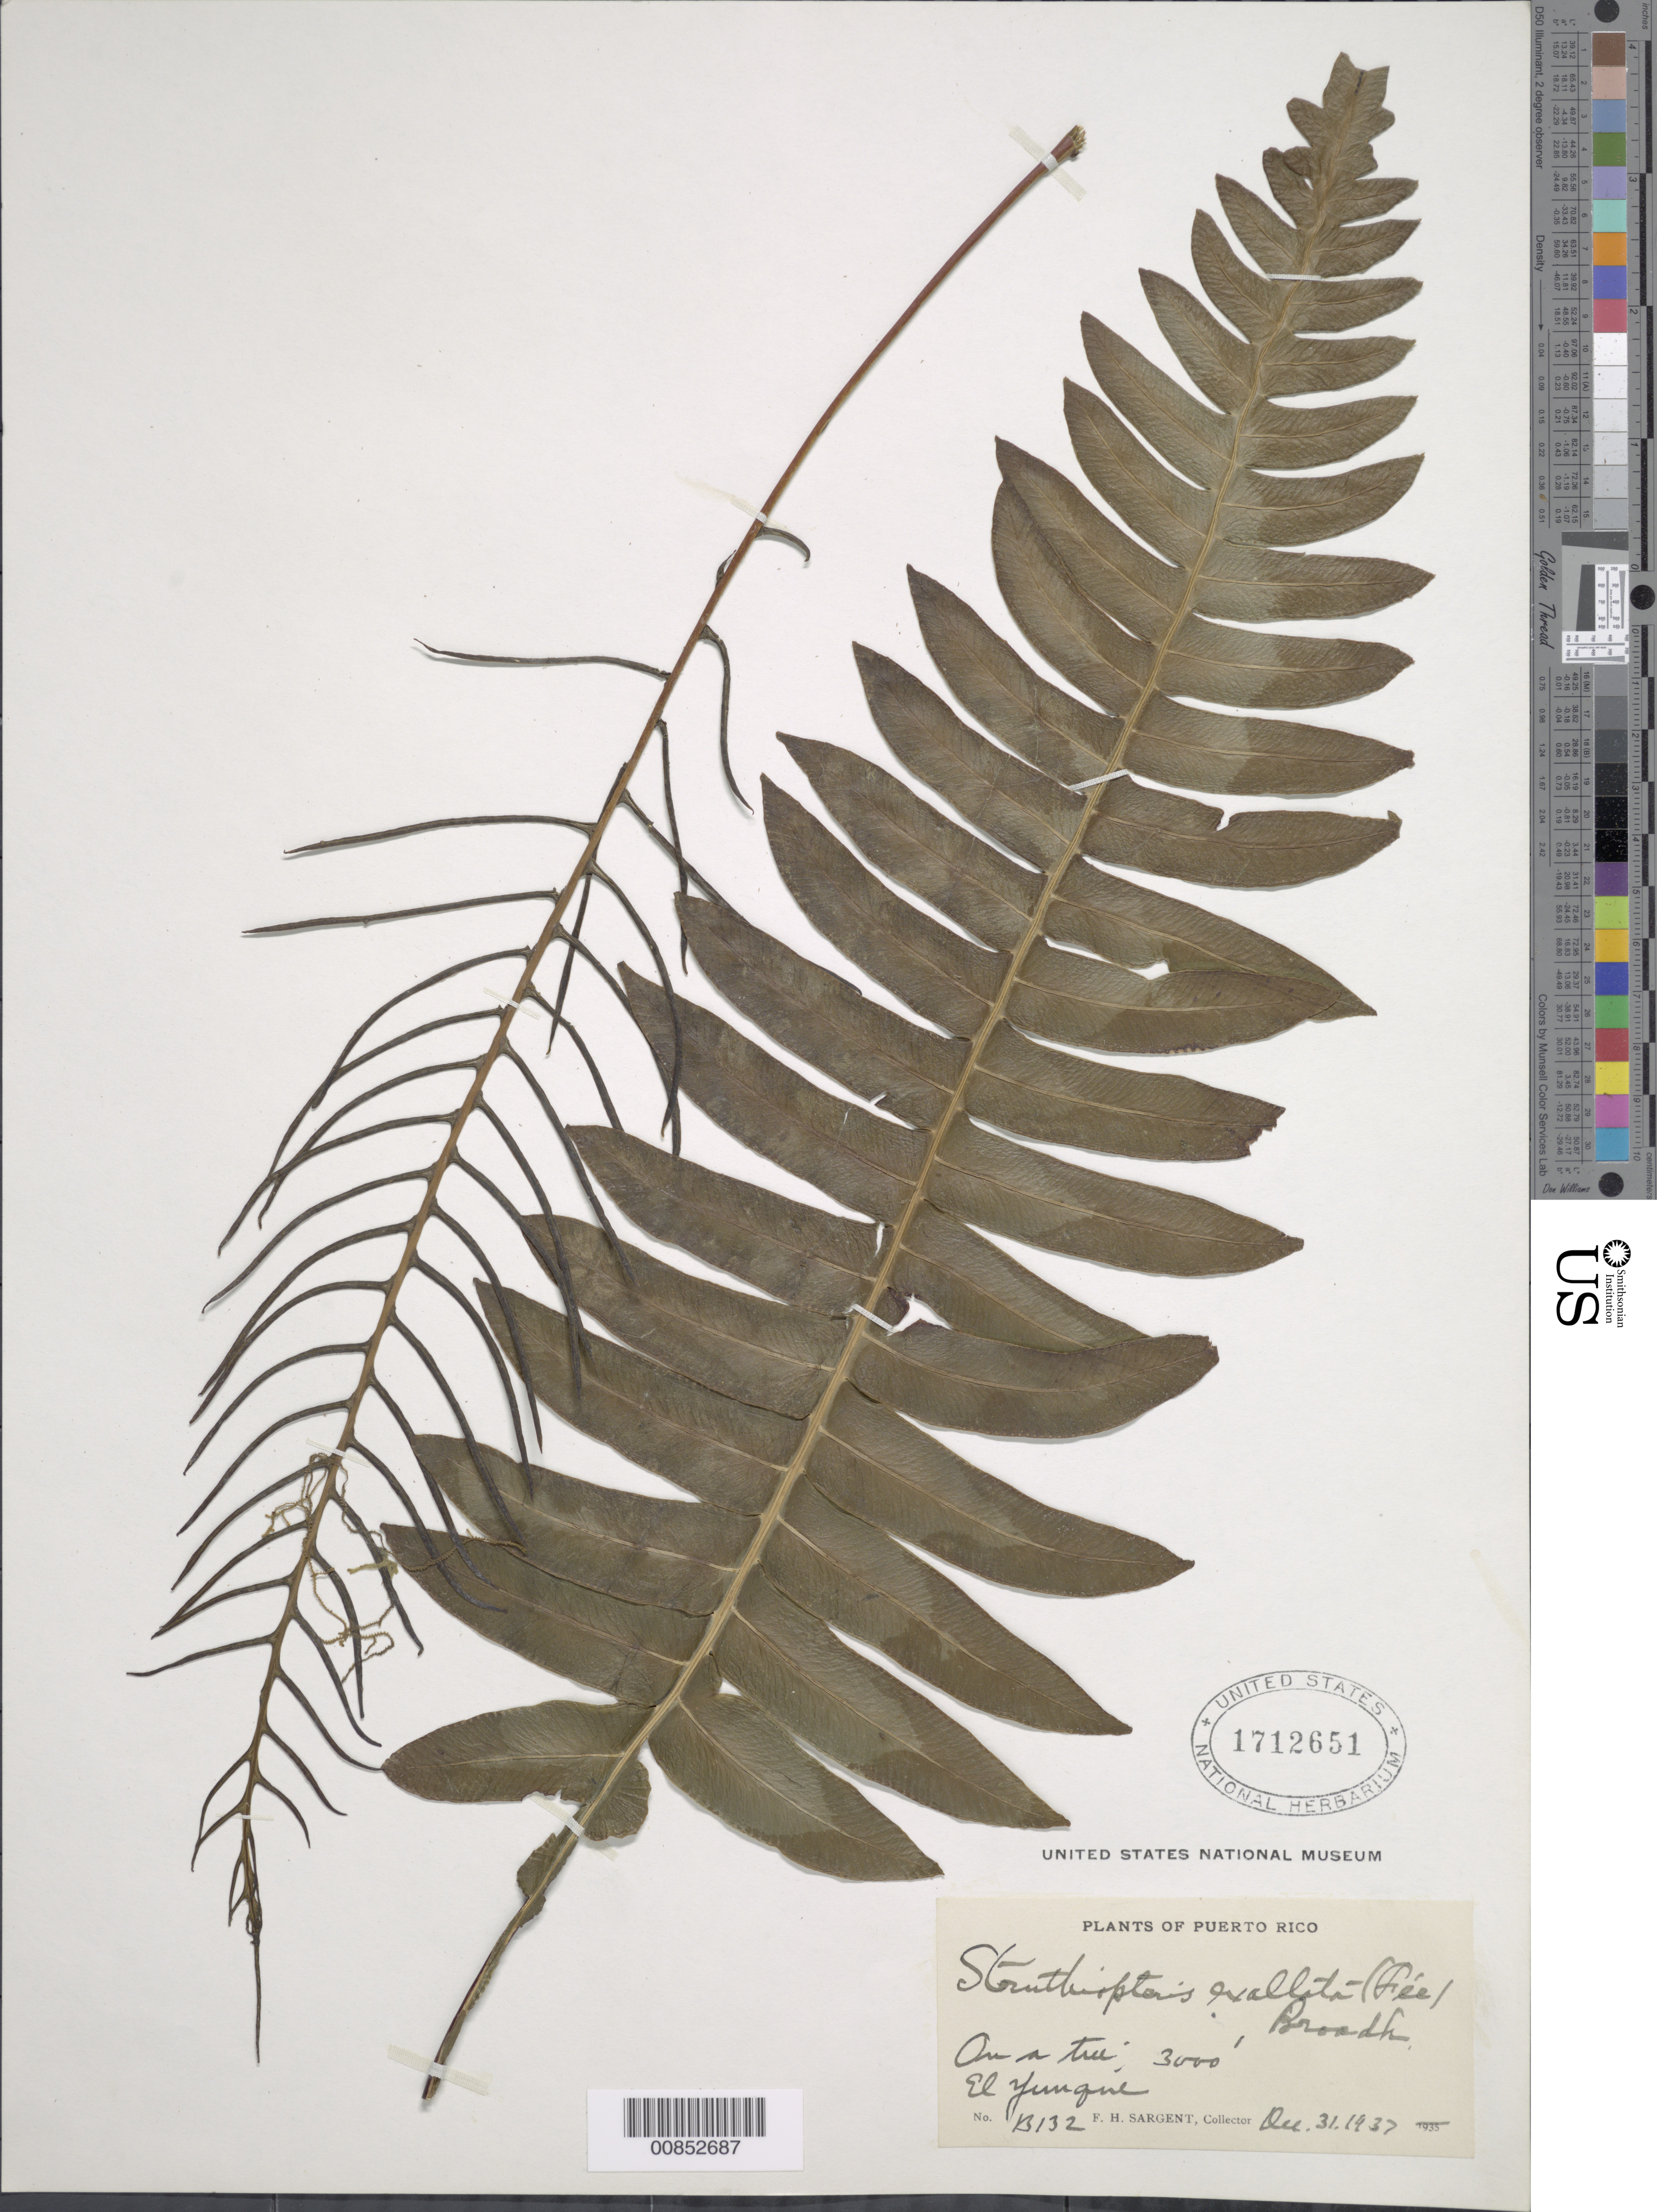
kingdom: Plantae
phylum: Tracheophyta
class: Polypodiopsida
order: Polypodiales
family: Blechnaceae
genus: Blechnum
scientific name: Blechnum exaltatum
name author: (Fée) Duek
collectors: F. H. Sargent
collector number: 13132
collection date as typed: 31 Dec 1937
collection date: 1937-12-31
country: Puerto Rico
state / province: Río Grande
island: Puerto Rico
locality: El Yunque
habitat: On a tree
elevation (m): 914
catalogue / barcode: US 1712651